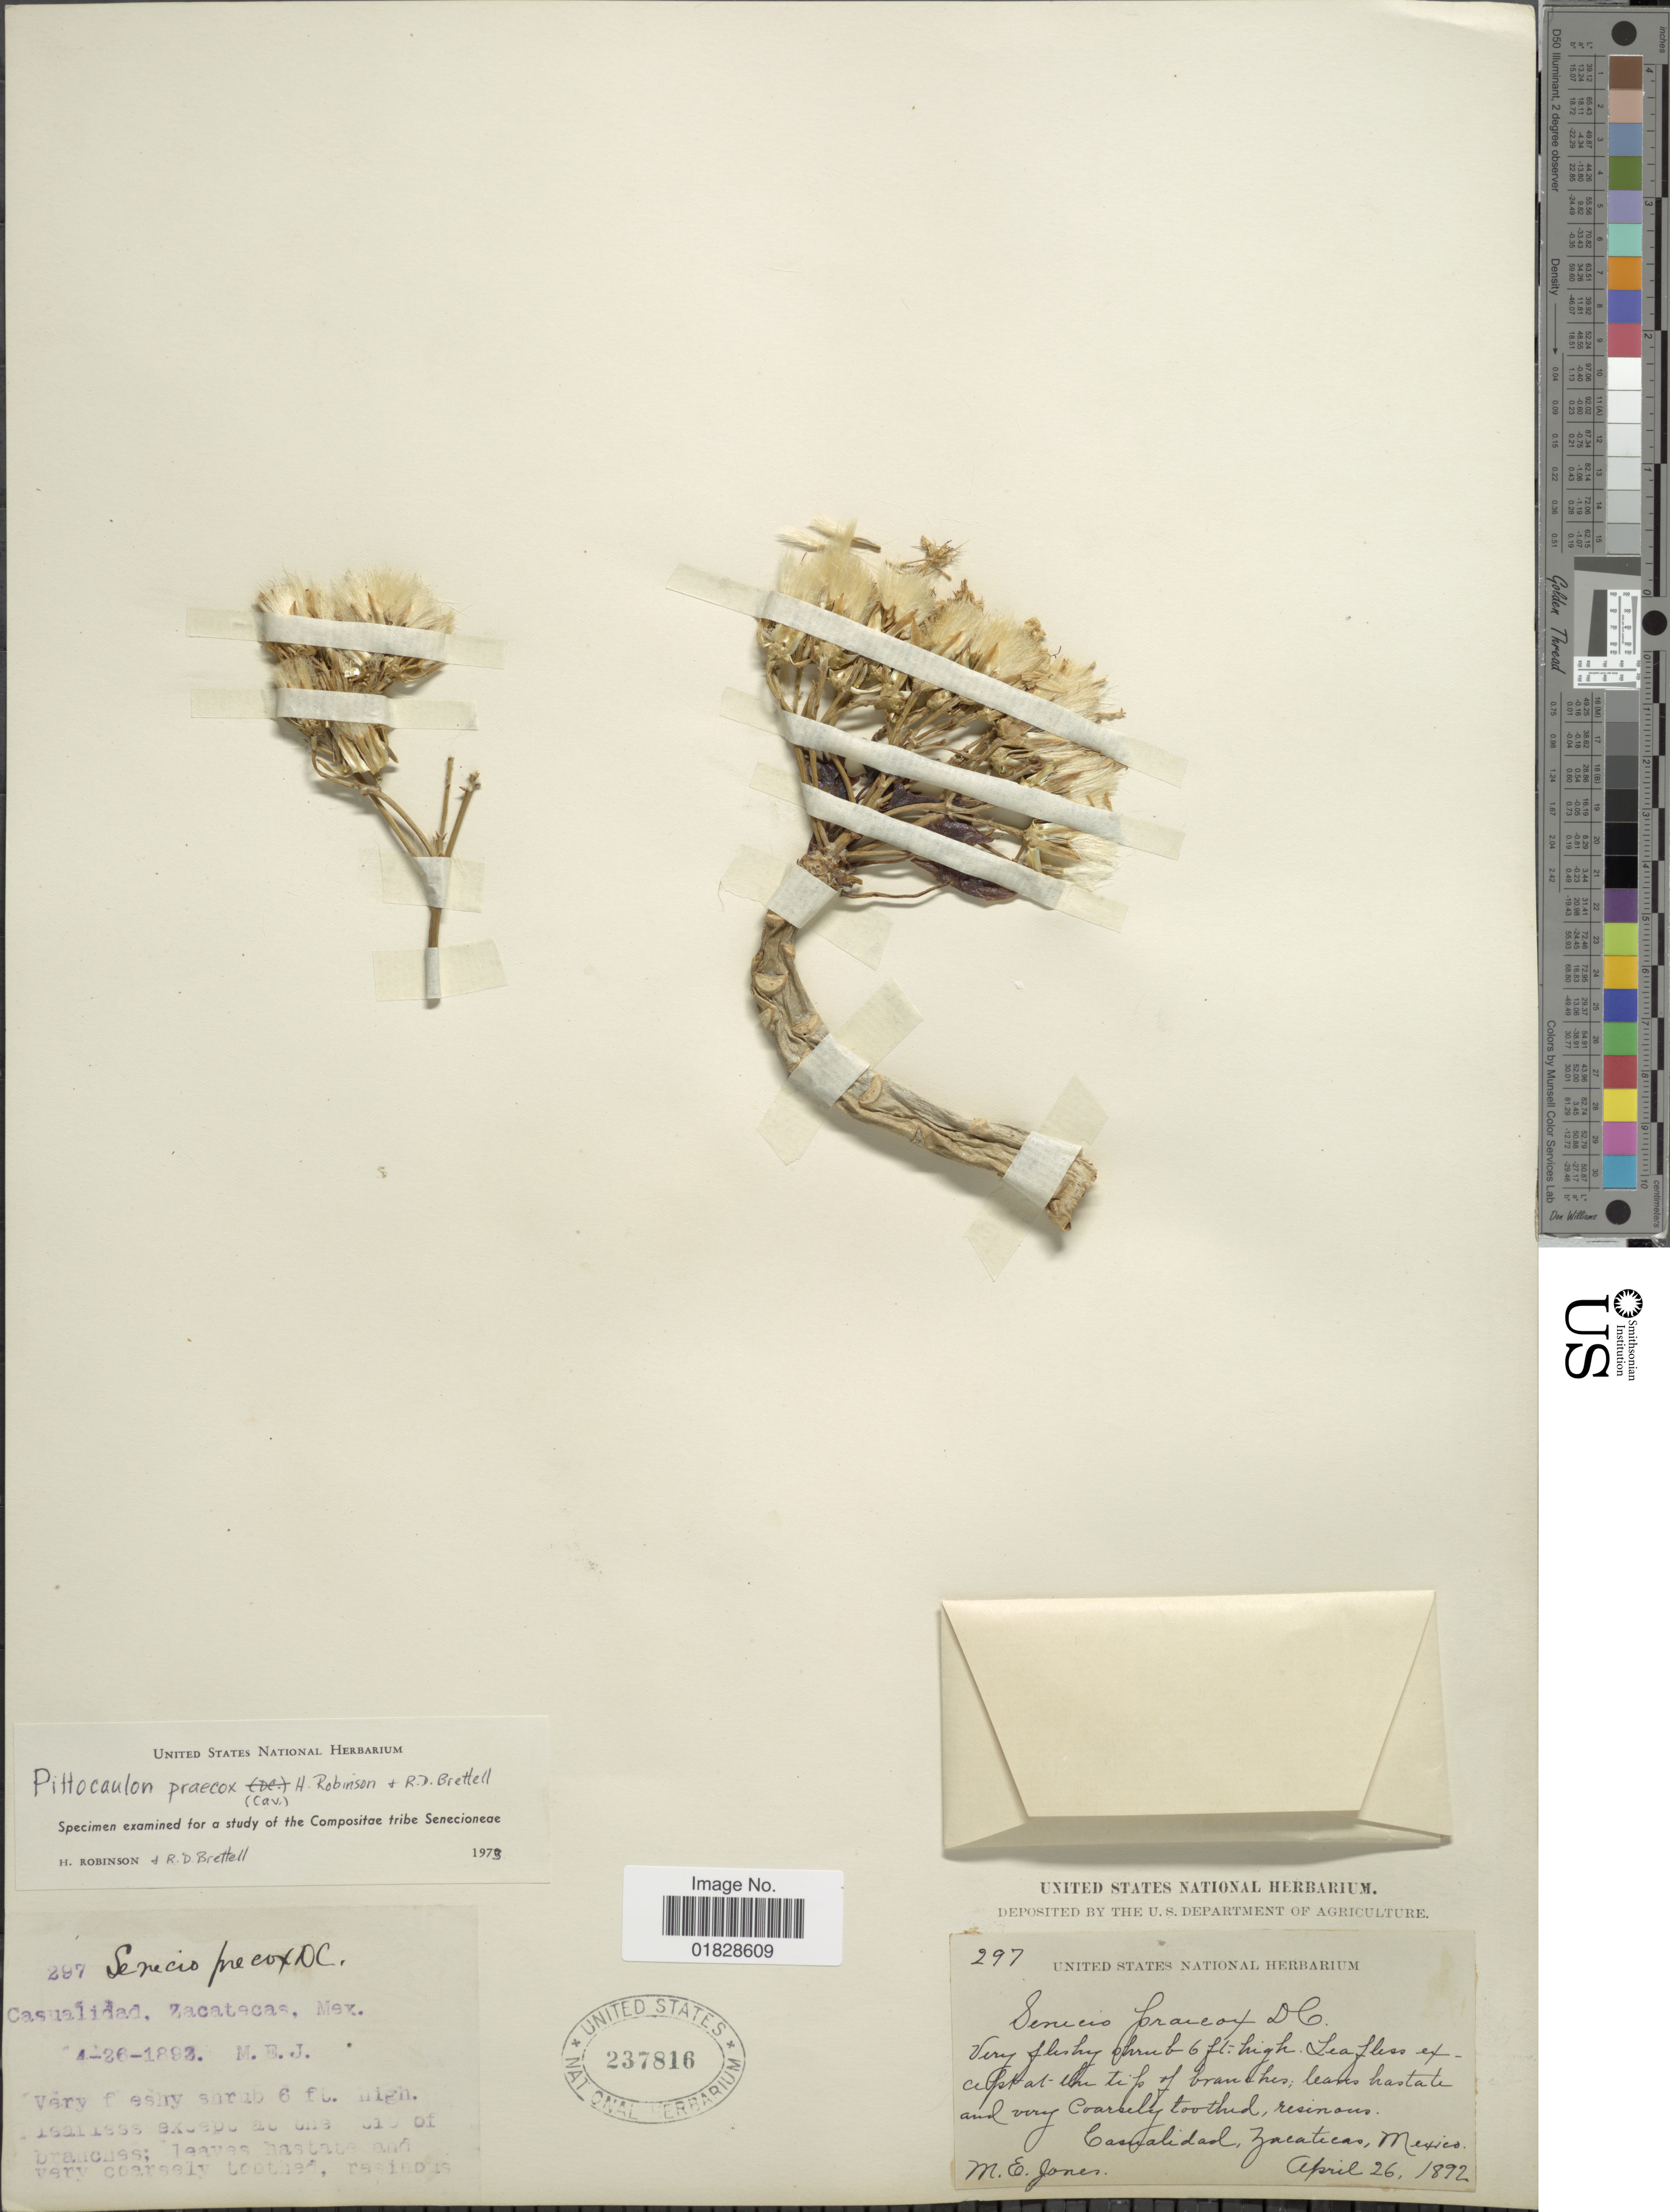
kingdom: Plantae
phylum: Tracheophyta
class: Magnoliopsida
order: Asterales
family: Asteraceae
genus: Pittocaulon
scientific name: Pittocaulon praecox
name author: (Cav.) H. Rob. & Brettell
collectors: M. E. Jones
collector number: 297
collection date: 1892-04-26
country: Mexico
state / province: Zacatecas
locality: Camalidad, Zacatecas, Mexico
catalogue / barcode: US 237816